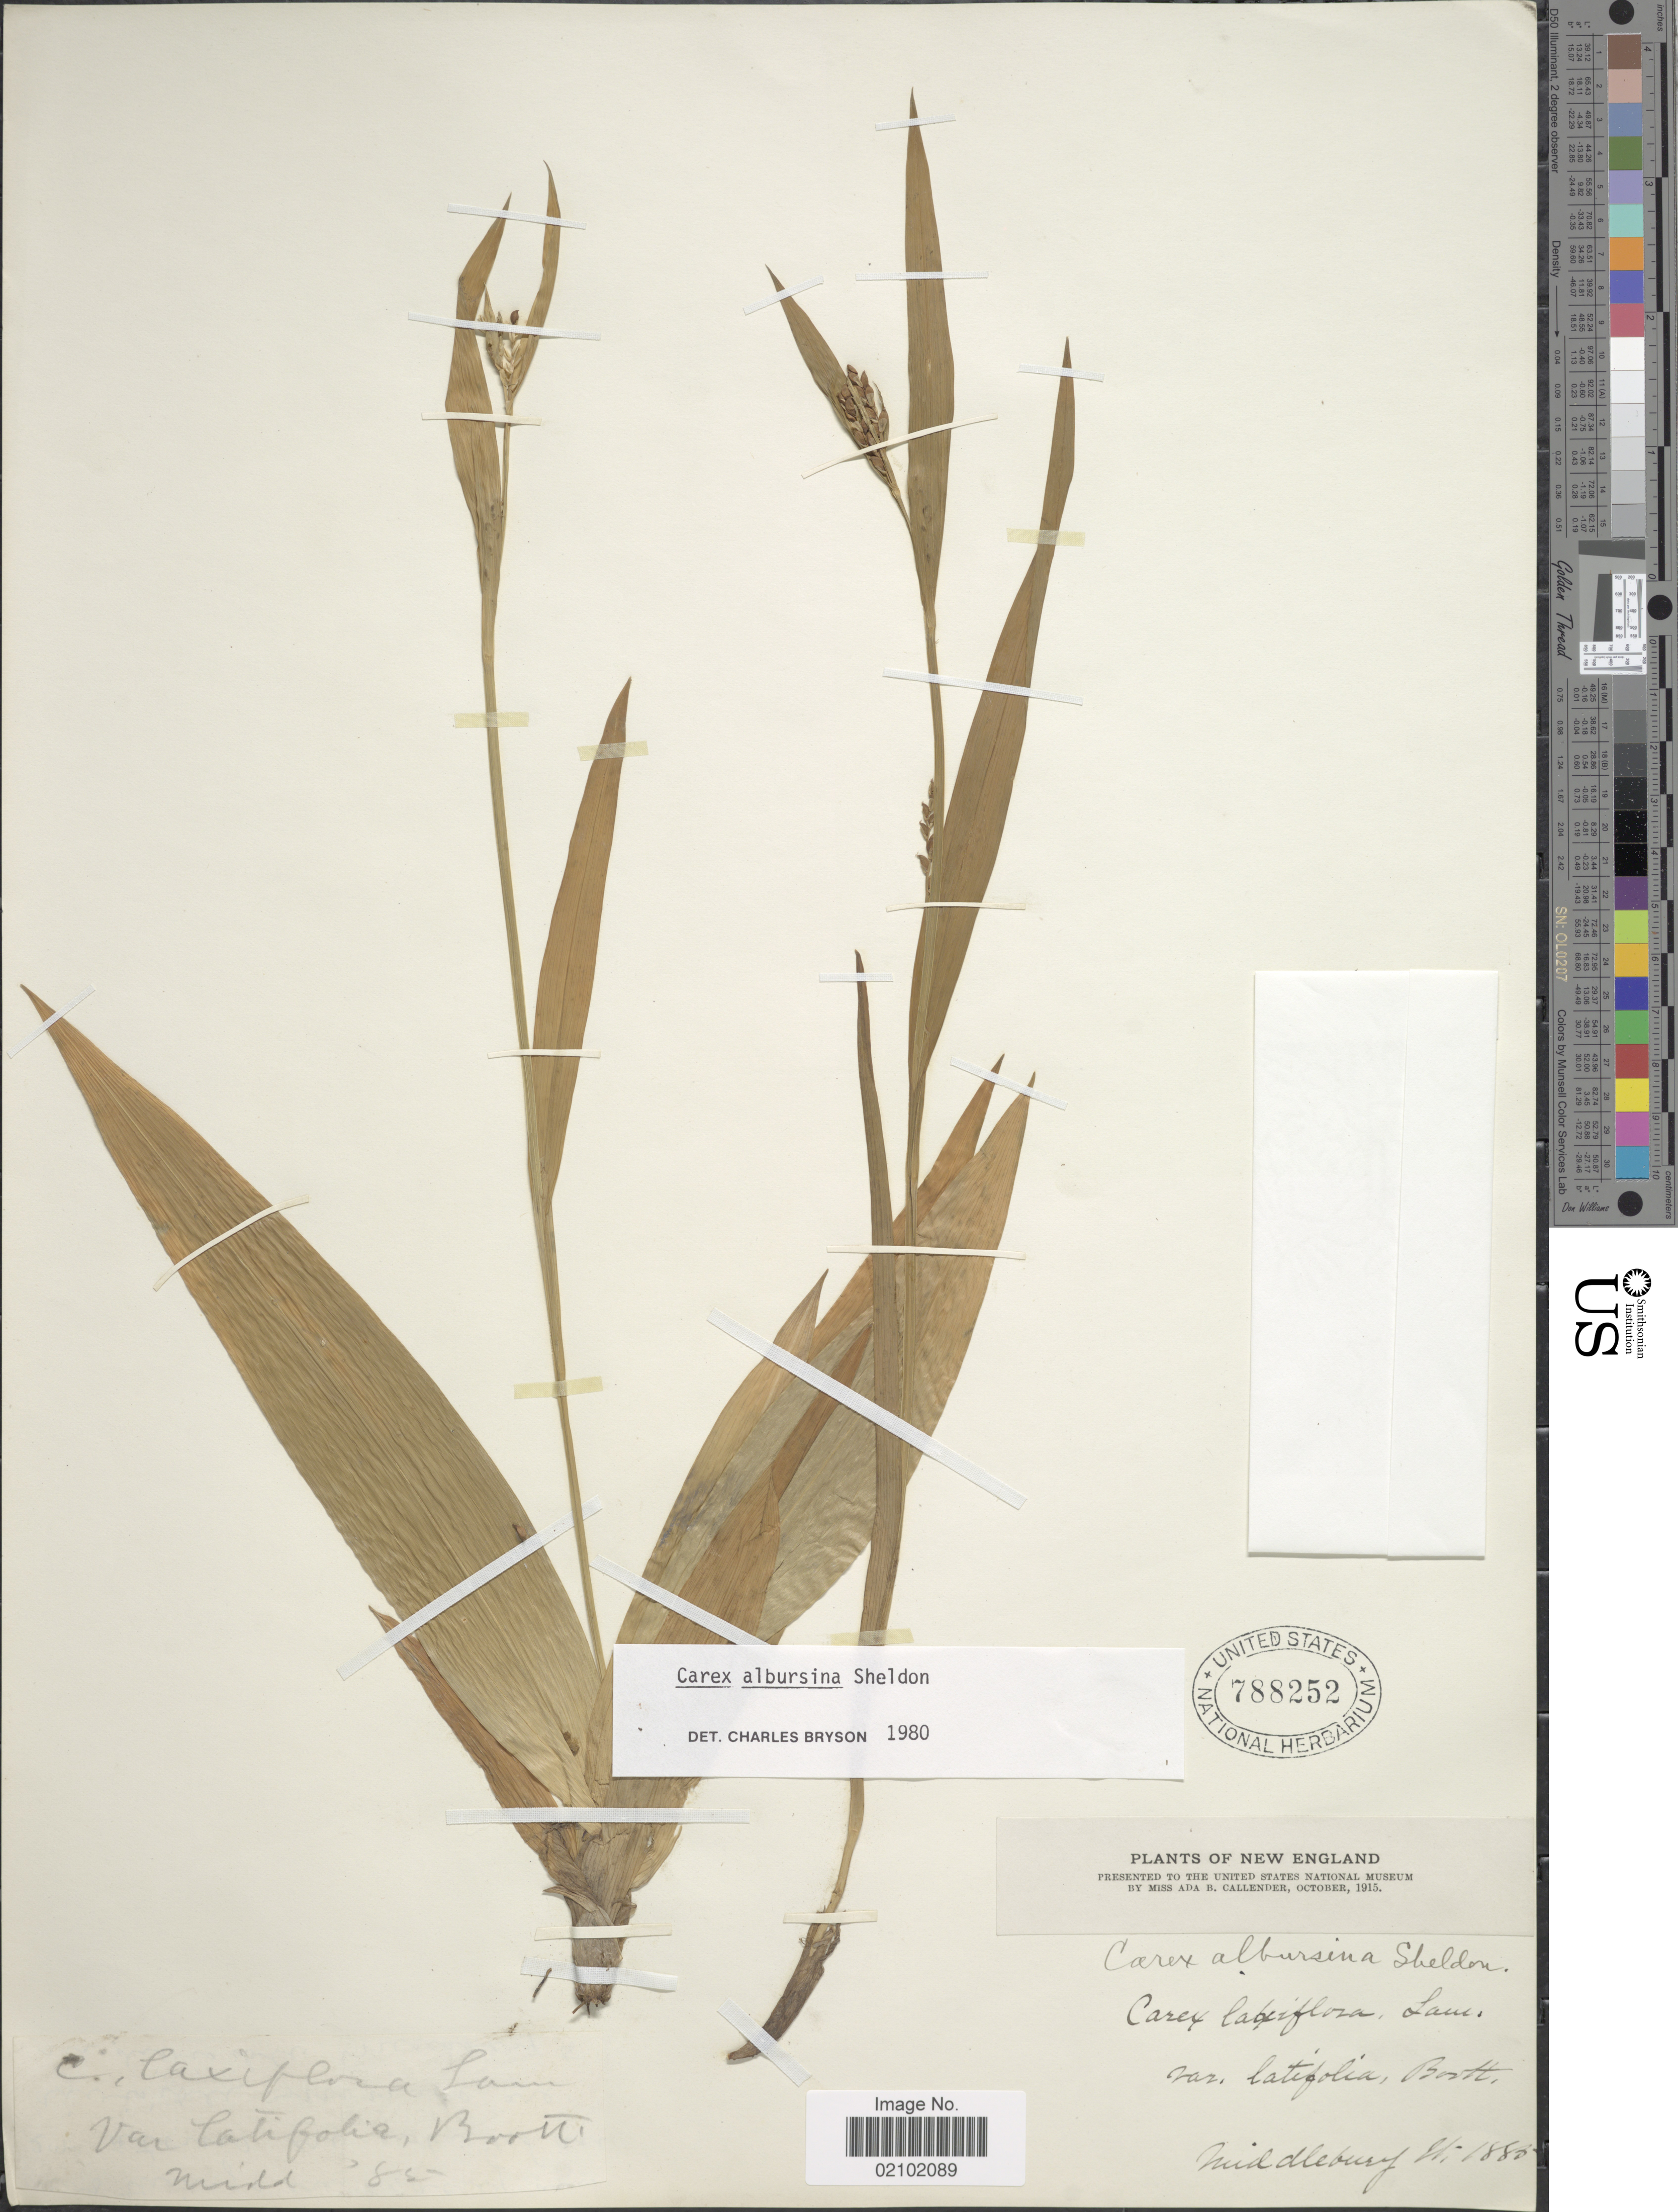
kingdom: Plantae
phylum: Tracheophyta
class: Liliopsida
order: Poales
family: Cyperaceae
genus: Carex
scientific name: Carex albursina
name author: E. Sheld.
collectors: A. Callender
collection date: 1885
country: United States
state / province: Vermont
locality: Middlebury, New England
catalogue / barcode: US 788252